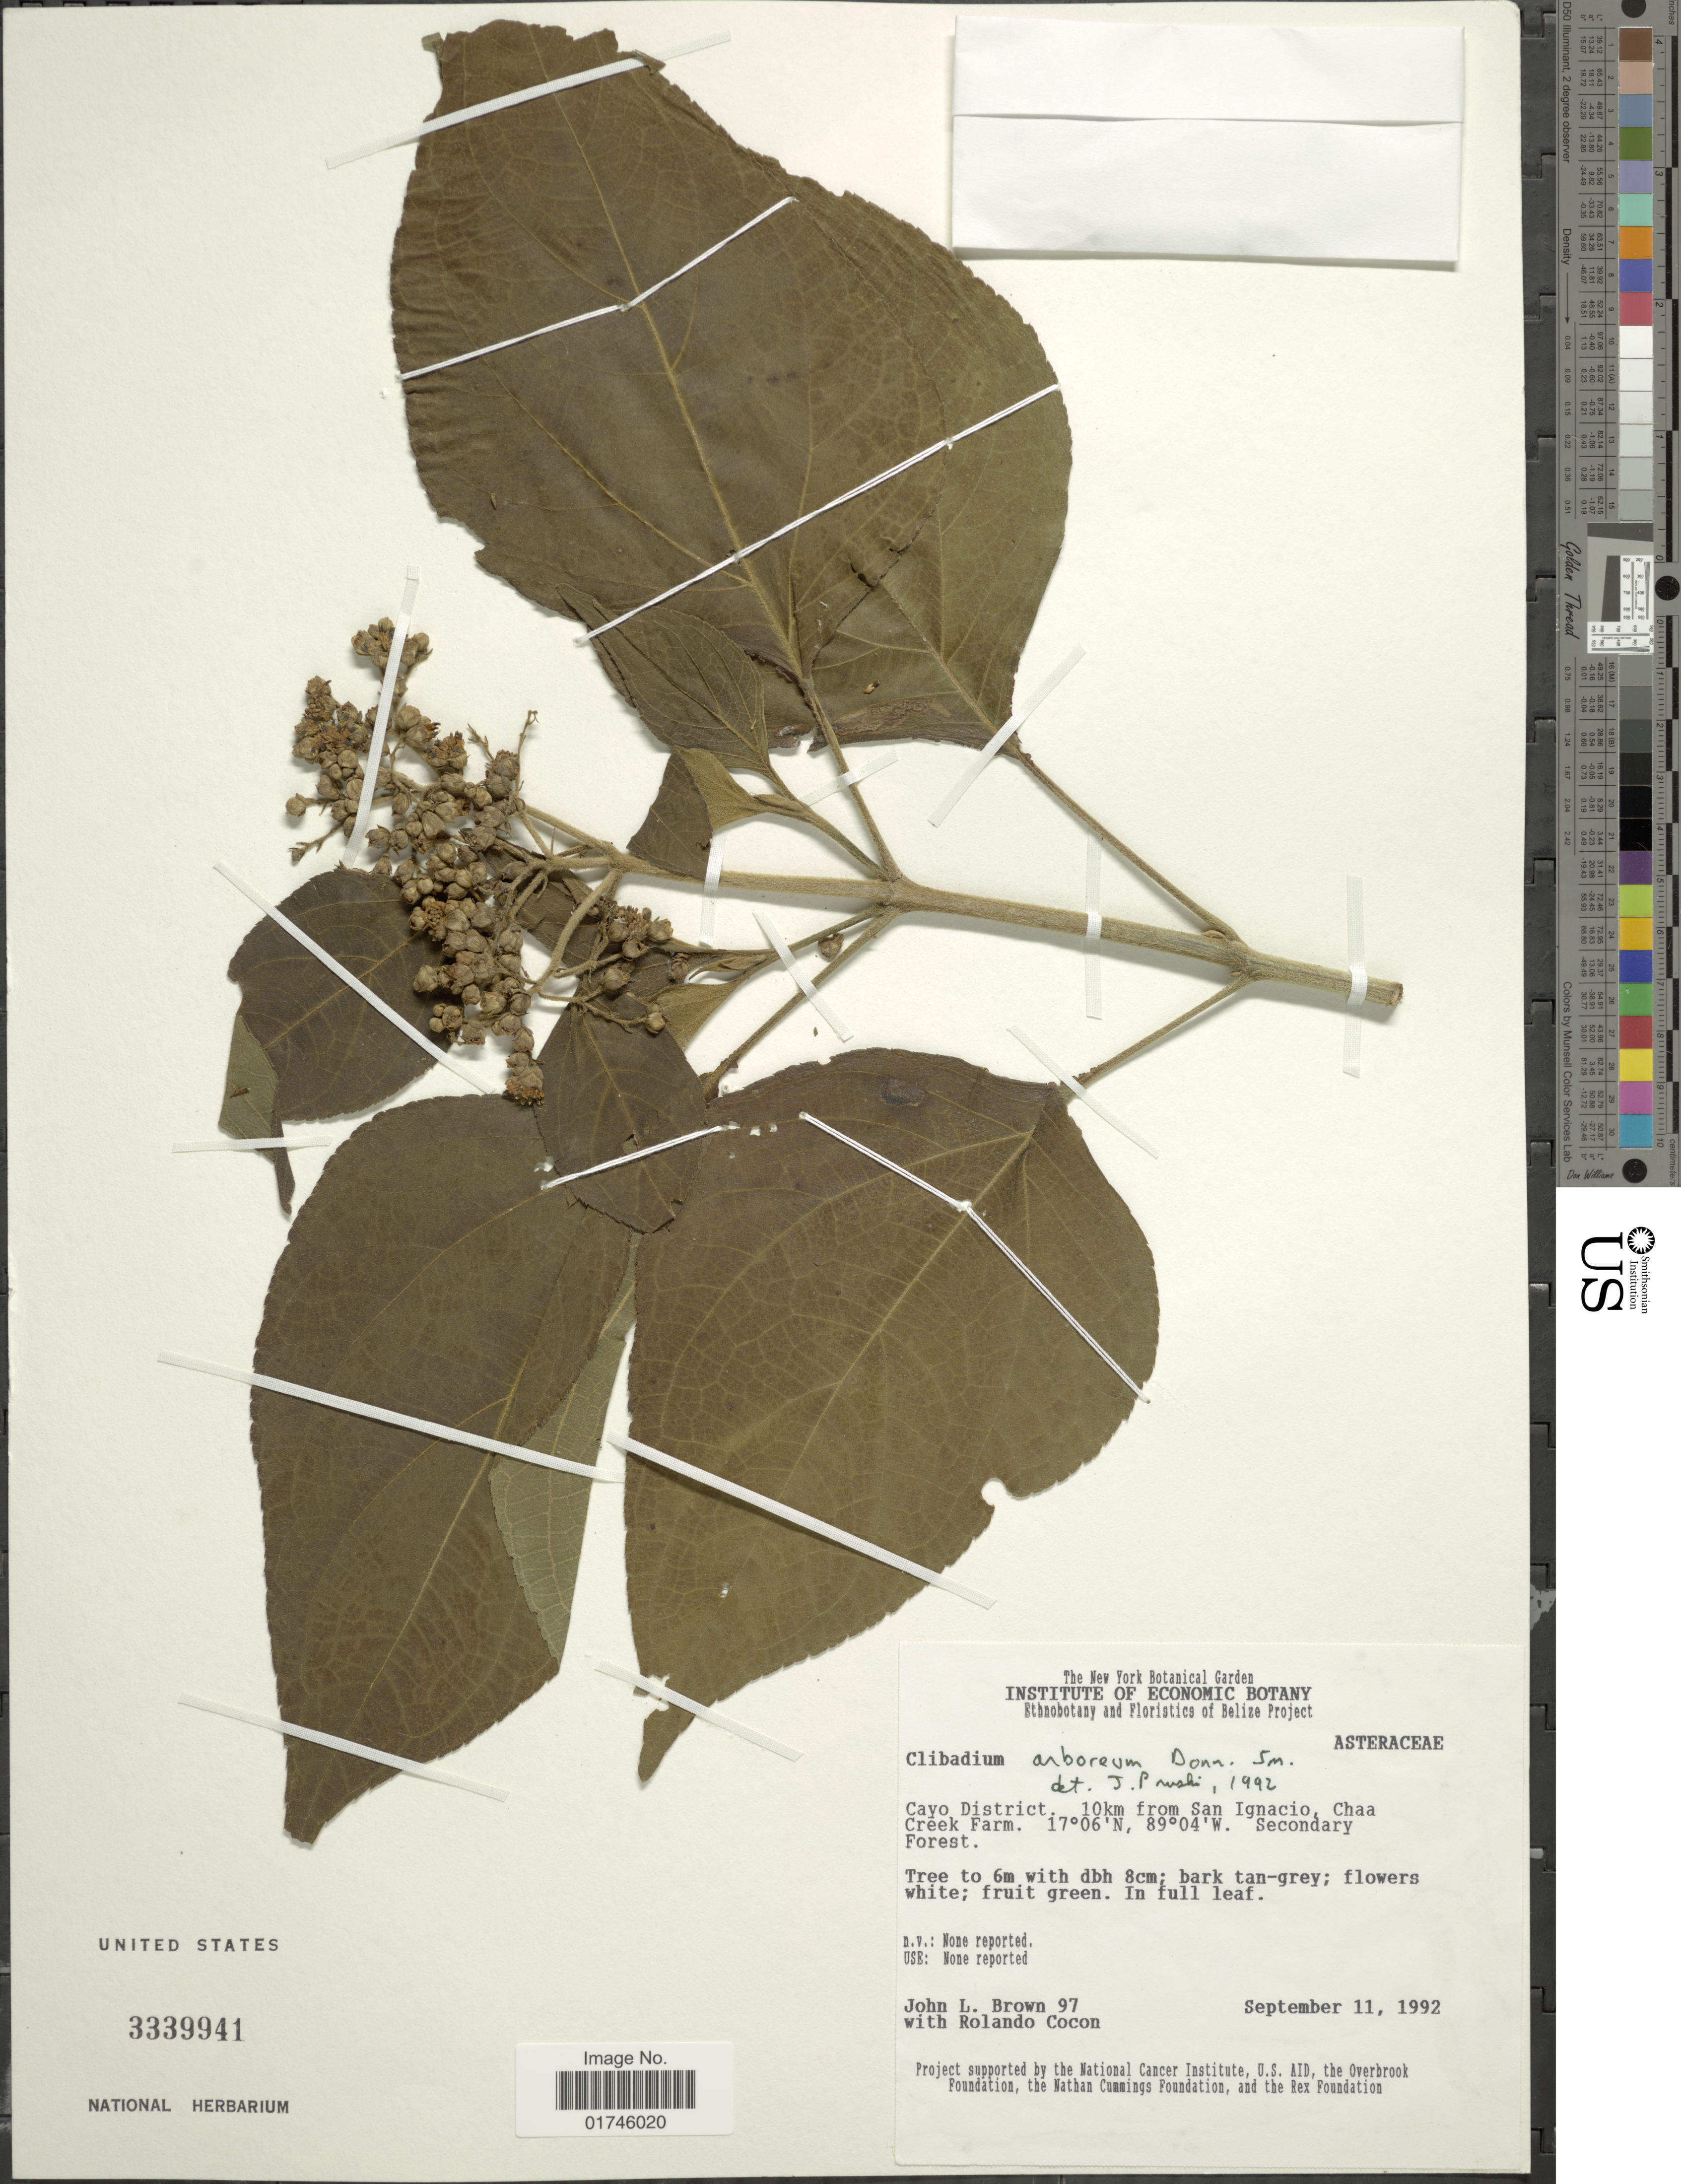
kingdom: Plantae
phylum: Tracheophyta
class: Magnoliopsida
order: Asterales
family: Asteraceae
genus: Clibadium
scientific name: Clibadium arboreum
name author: Donn. Sm.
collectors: J. L. Brown & R. Cocon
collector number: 97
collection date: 1992-09-11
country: Belize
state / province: Cayo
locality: Cayo District, 10 km San Ignacio, Chaa Creek Farm.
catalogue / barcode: US 3339941